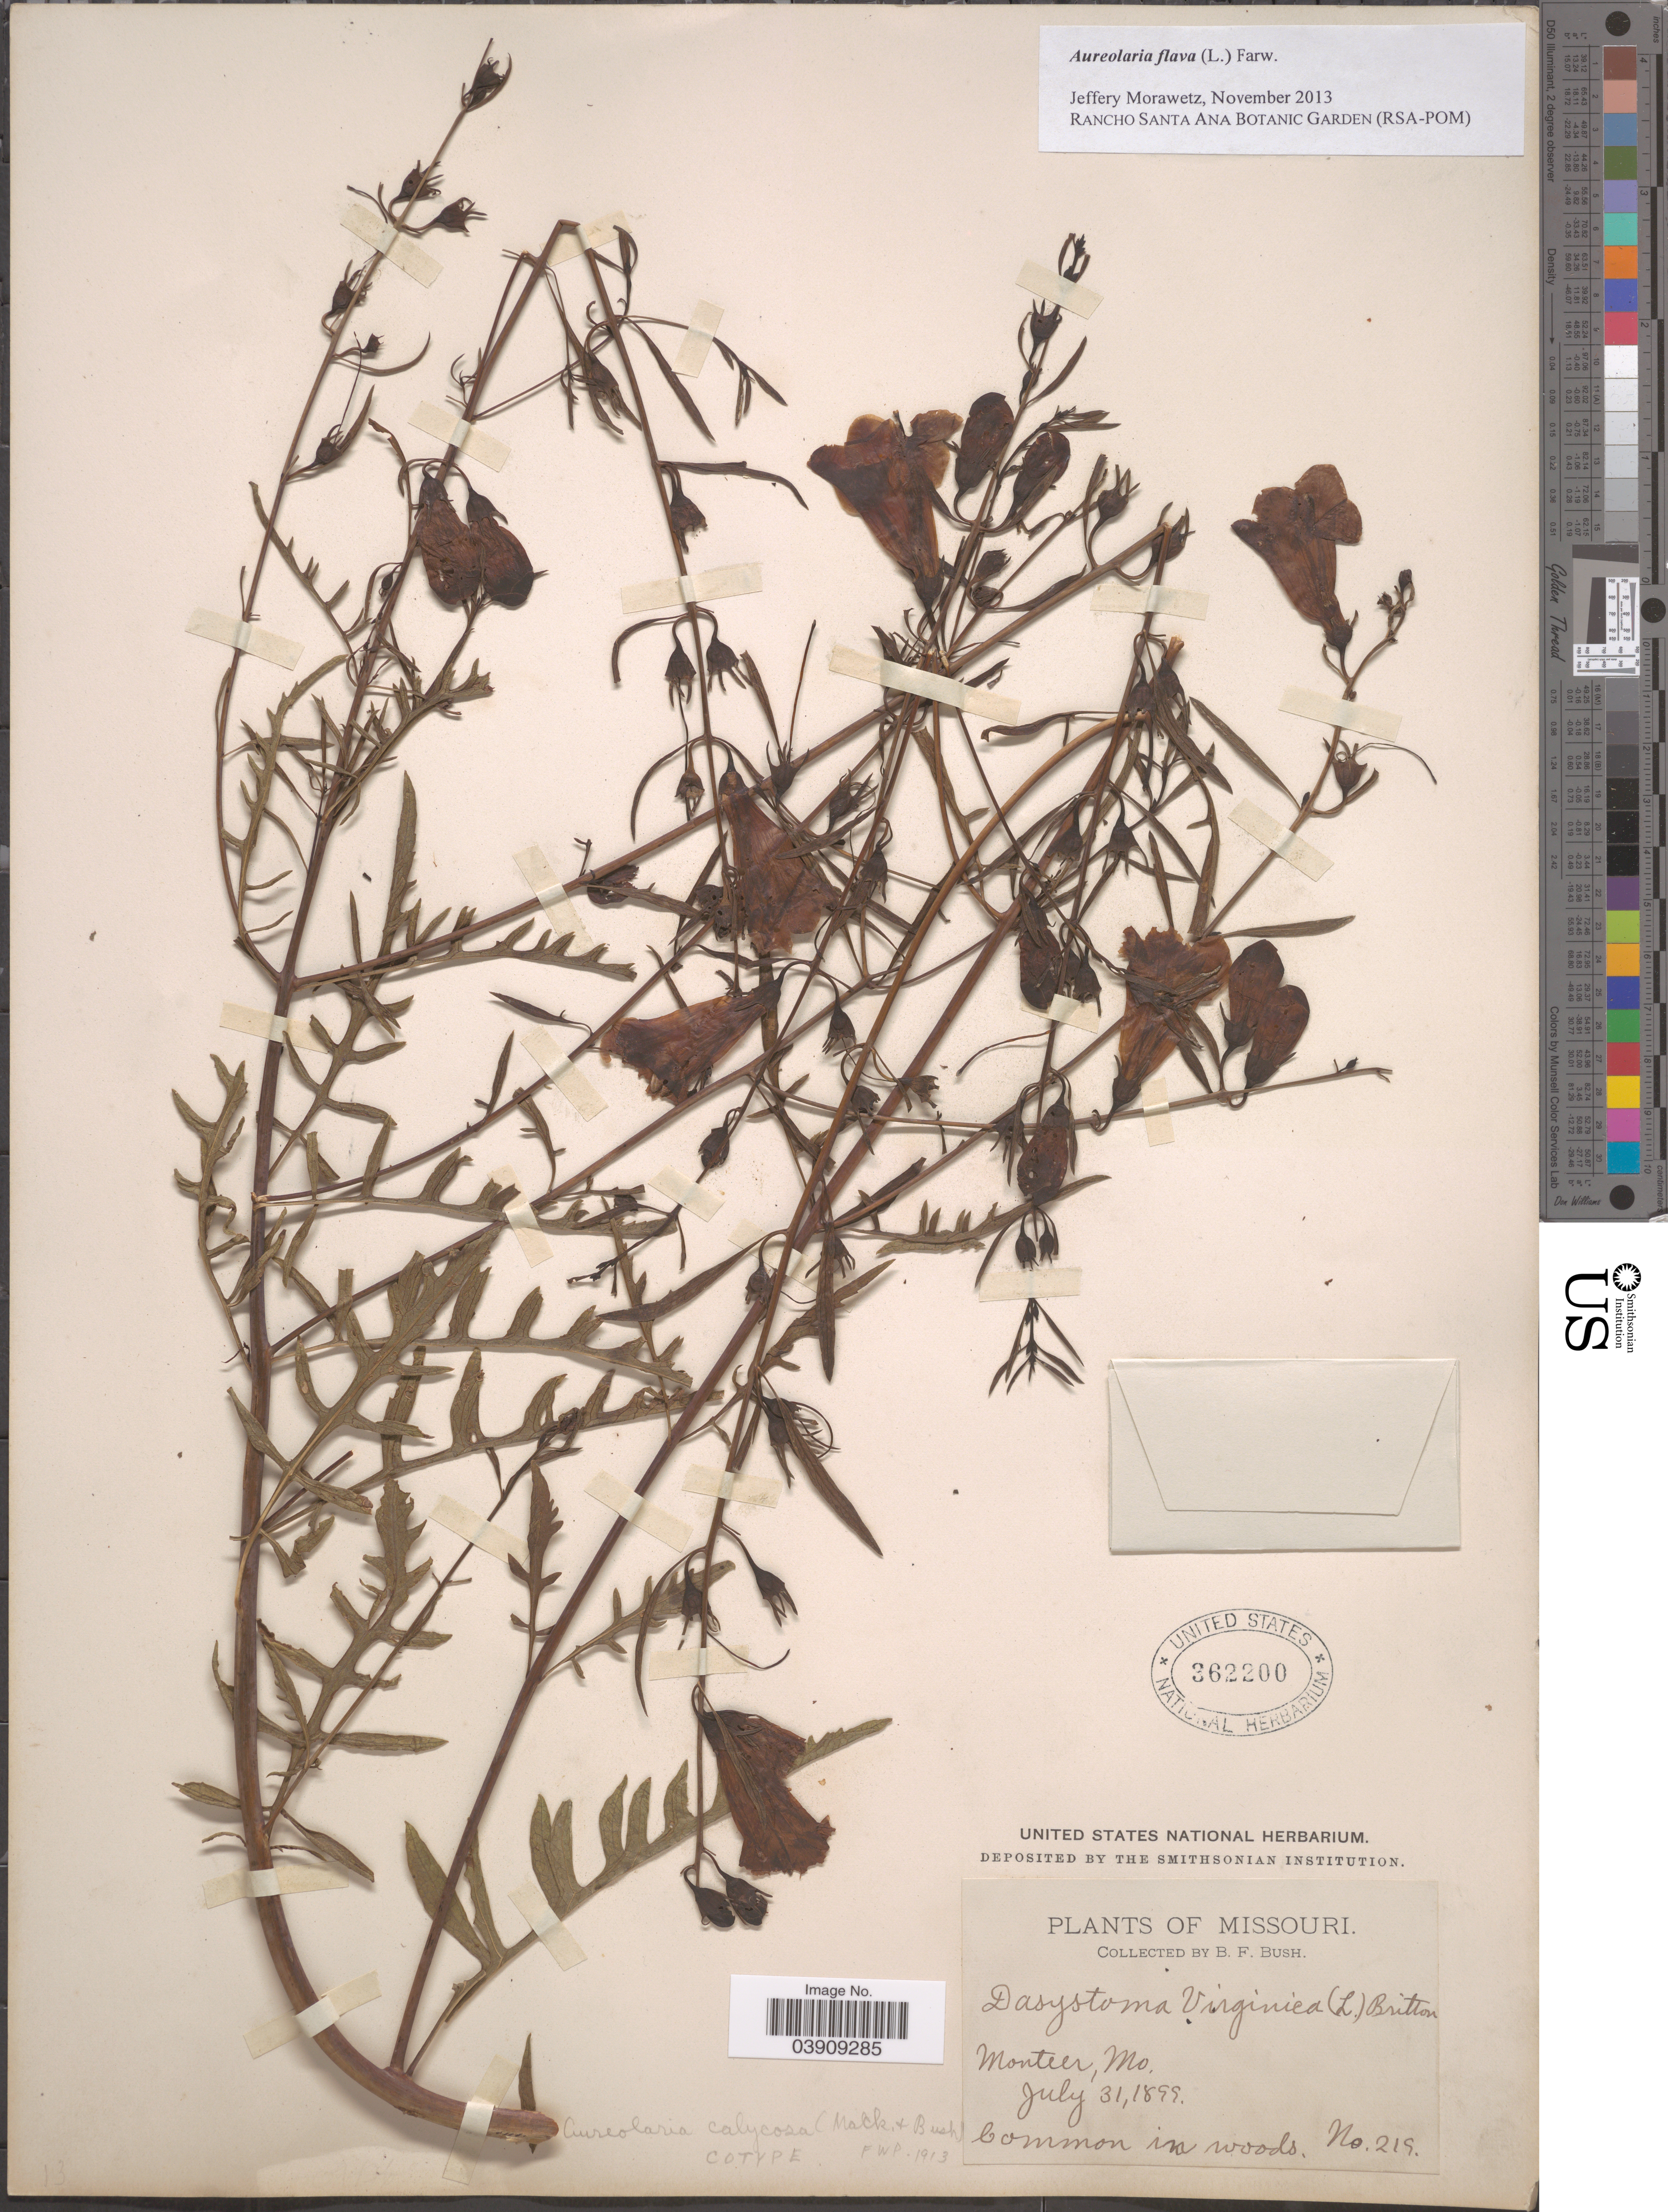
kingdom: Plantae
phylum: Tracheophyta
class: Magnoliopsida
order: Lamiales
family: Orobanchaceae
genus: Aureolaria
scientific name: Aureolaria flava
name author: (L.) Farw.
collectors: B. F. Bush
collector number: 219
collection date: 1899-07-31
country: United States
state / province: Missouri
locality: Monteer.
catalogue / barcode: US 362200